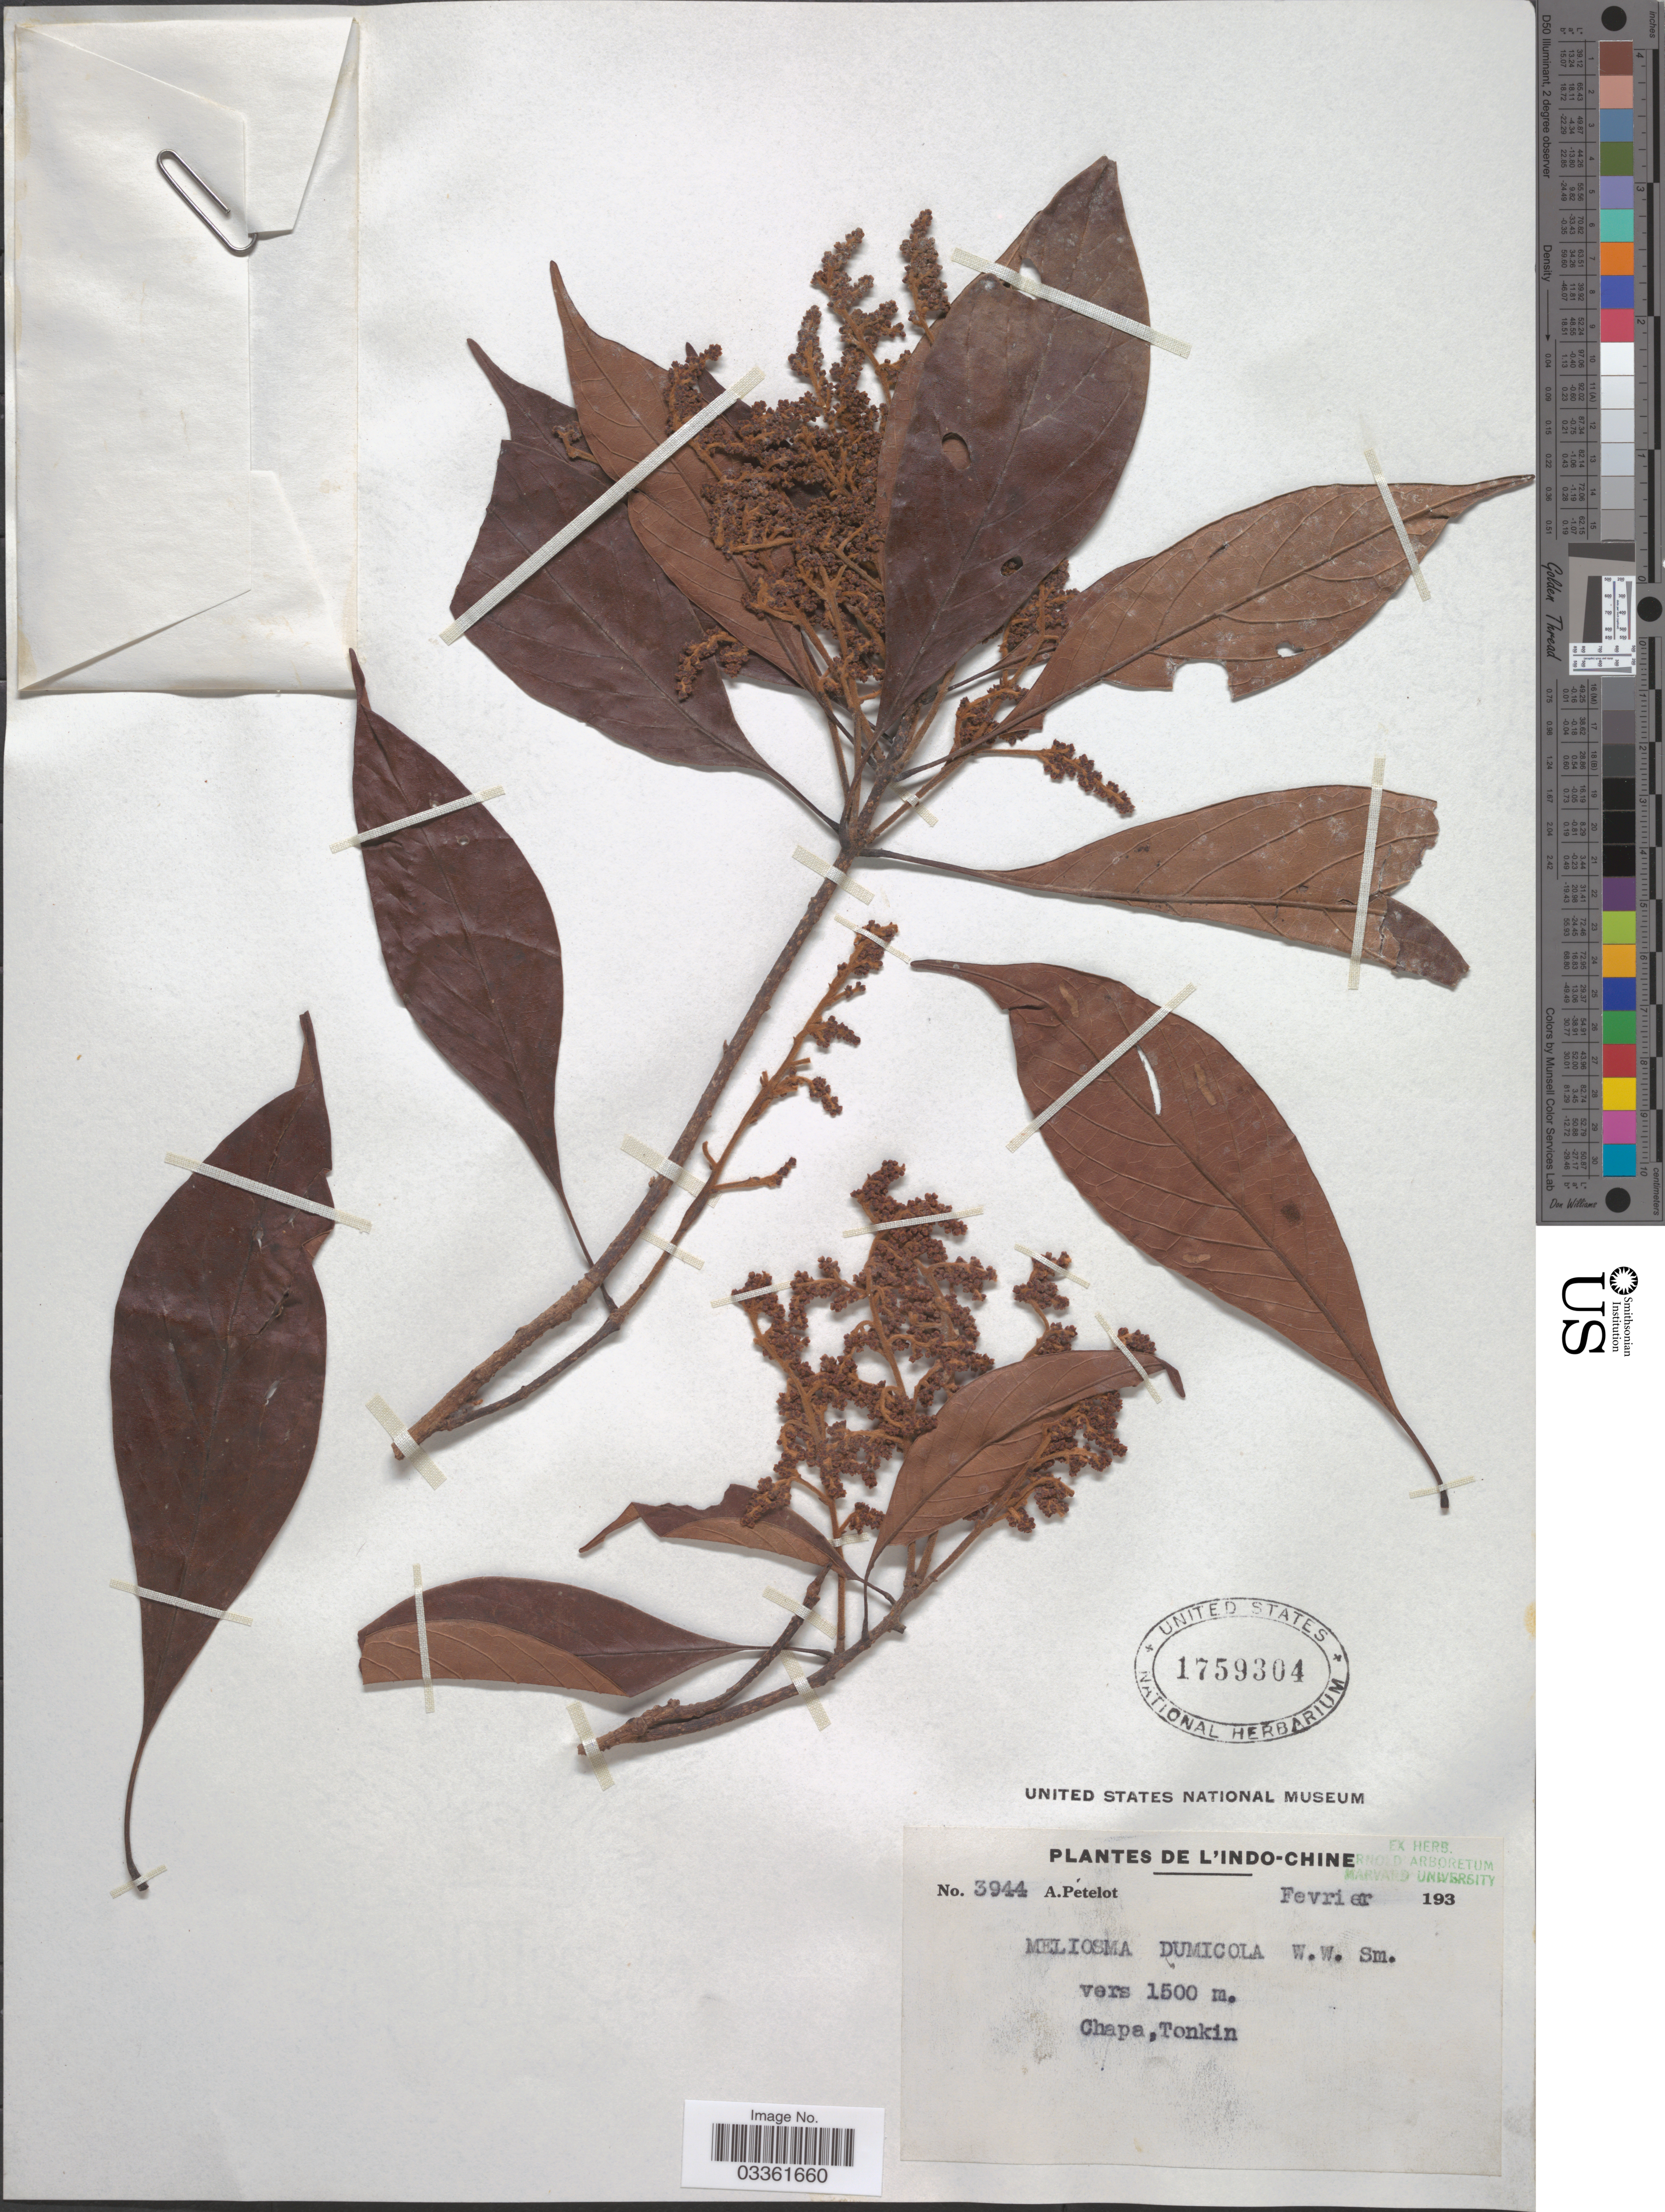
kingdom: Plantae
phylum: Tracheophyta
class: Magnoliopsida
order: Proteales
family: Sabiaceae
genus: Meliosma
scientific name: Meliosma dumicola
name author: W.W. Sm.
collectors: A. Petelot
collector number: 3944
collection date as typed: Fevrier 193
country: Vietnam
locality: L'Indo-Chine. Chapa, Tonkin.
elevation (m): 1500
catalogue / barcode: US 1759304